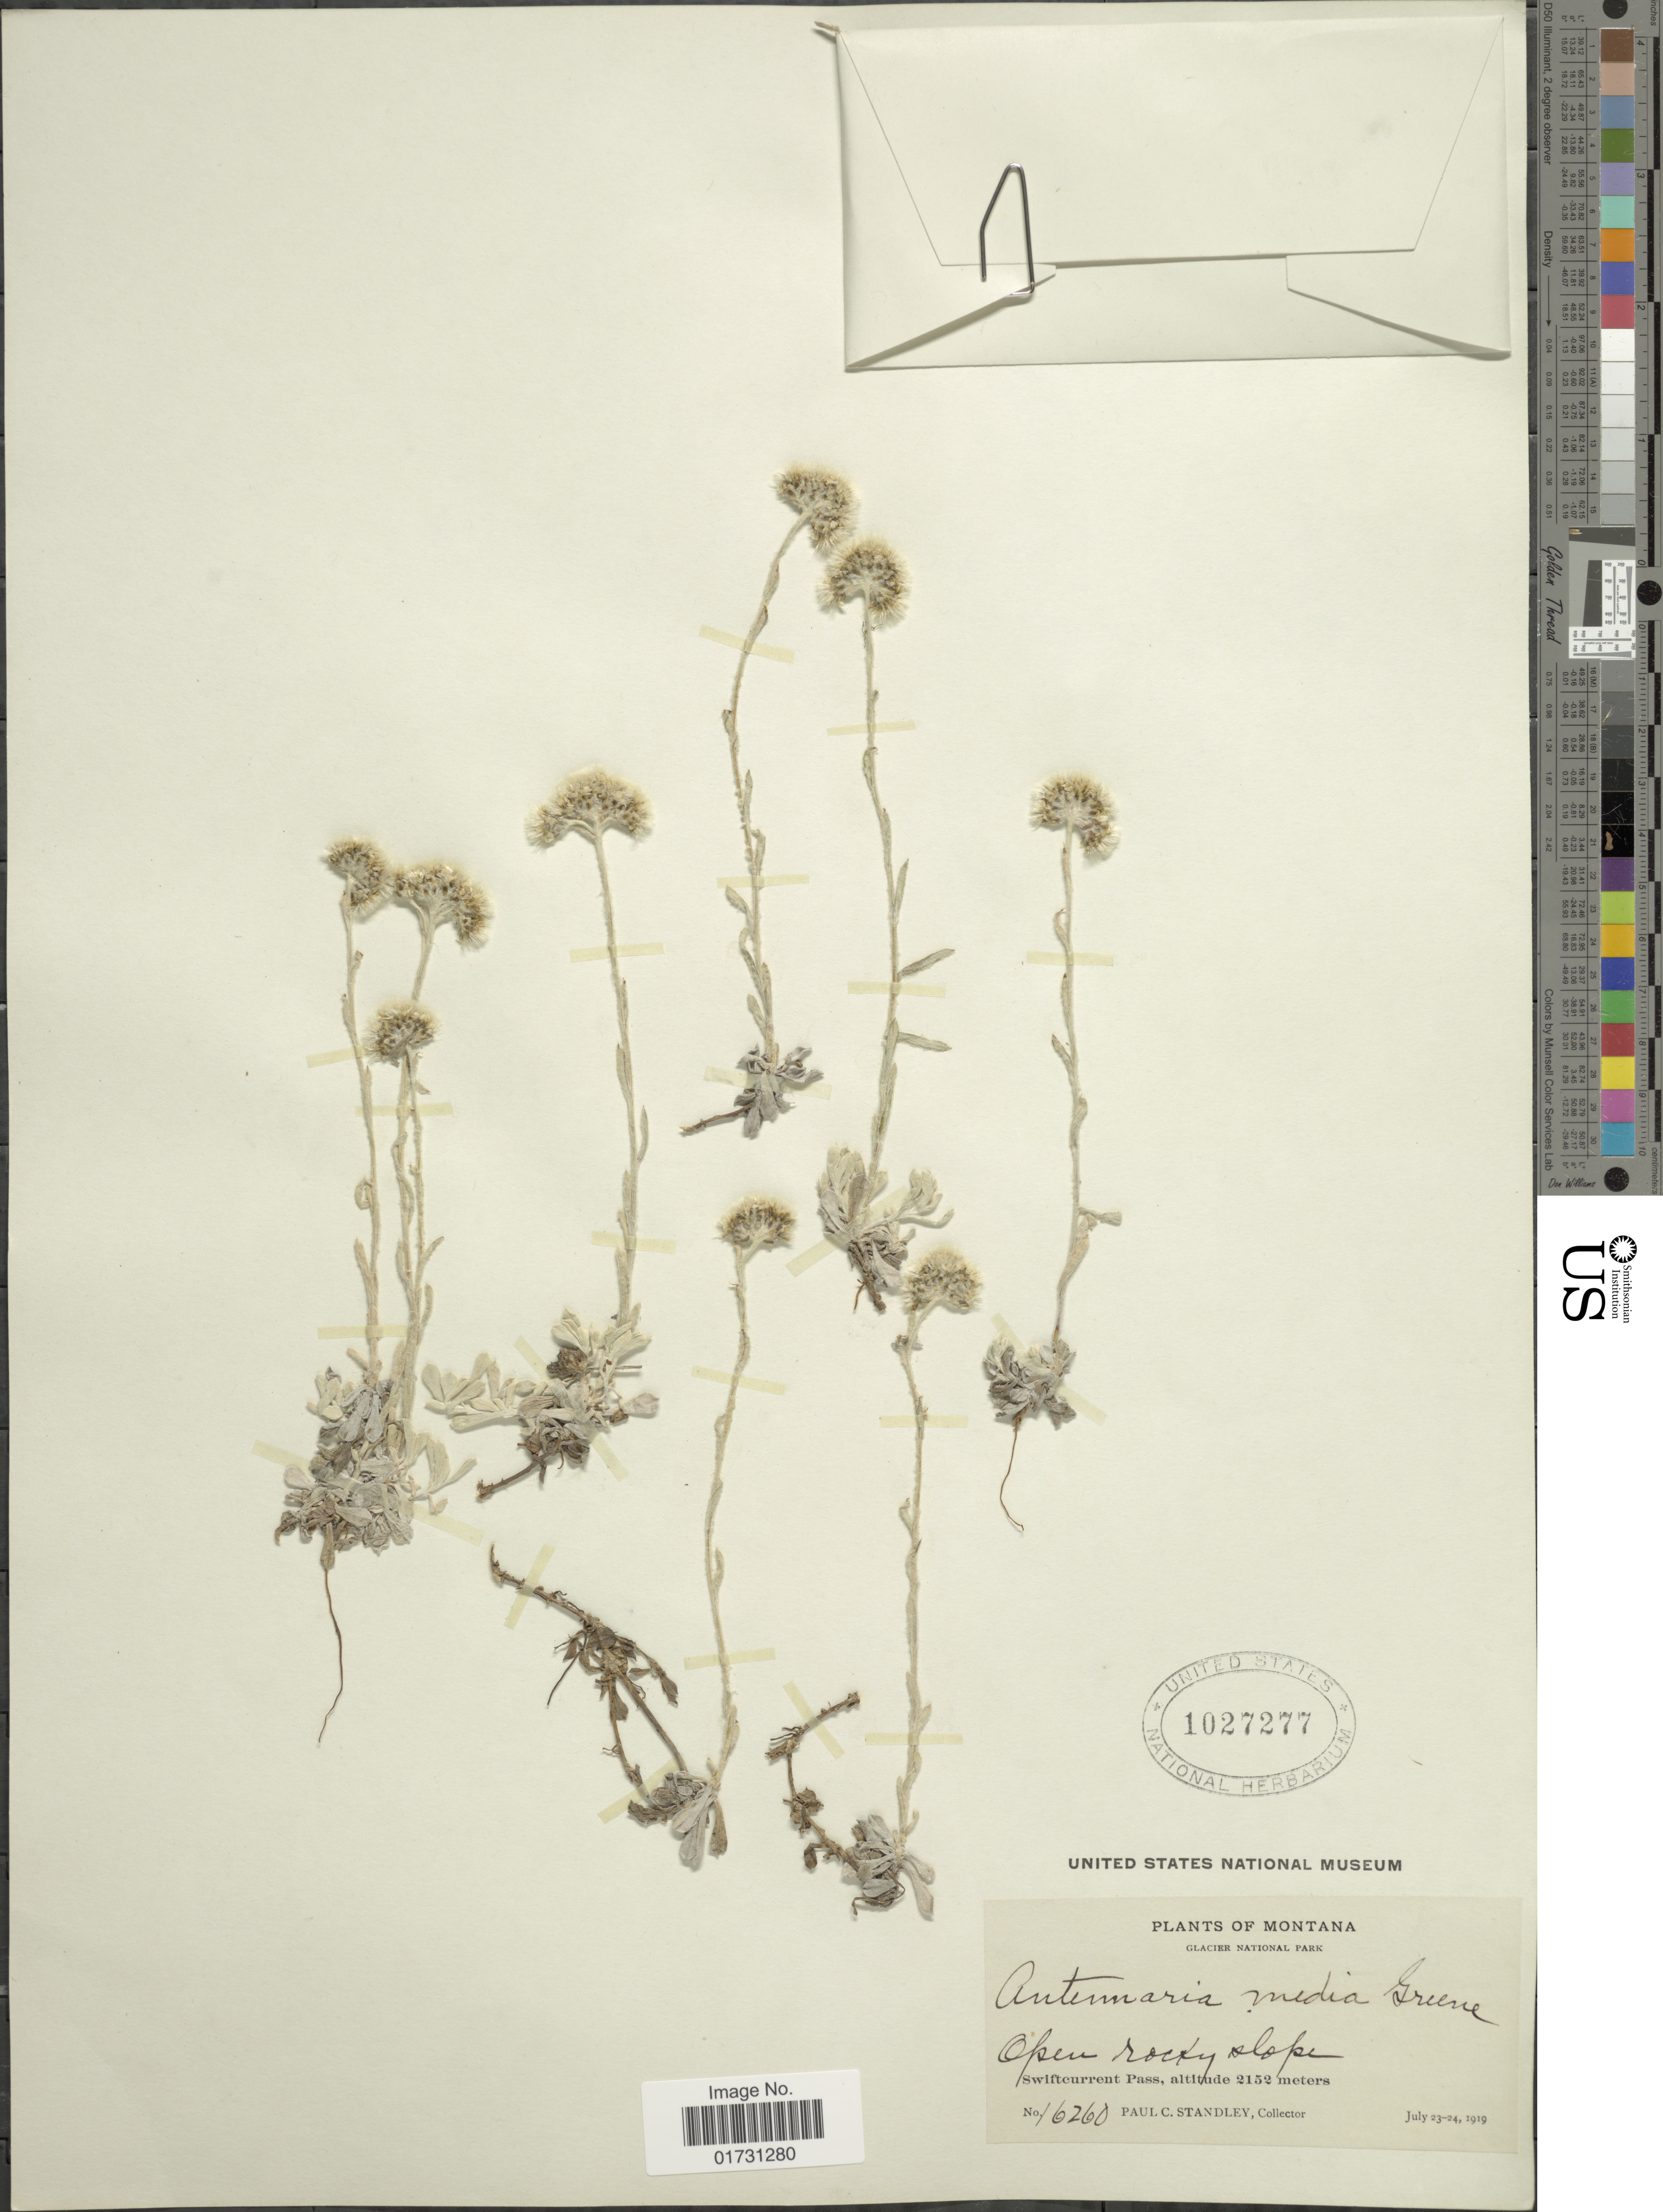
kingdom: Plantae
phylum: Tracheophyta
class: Magnoliopsida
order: Asterales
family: Asteraceae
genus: Antennaria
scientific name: Antennaria media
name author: Greene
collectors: P. C. Standley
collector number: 16260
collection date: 1919-07-23/1919-07-24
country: United States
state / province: Montana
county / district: Glacier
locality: Glacier National Park, Open rocky slope, Swiftcurrent Pass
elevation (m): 2152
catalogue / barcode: US 1027277